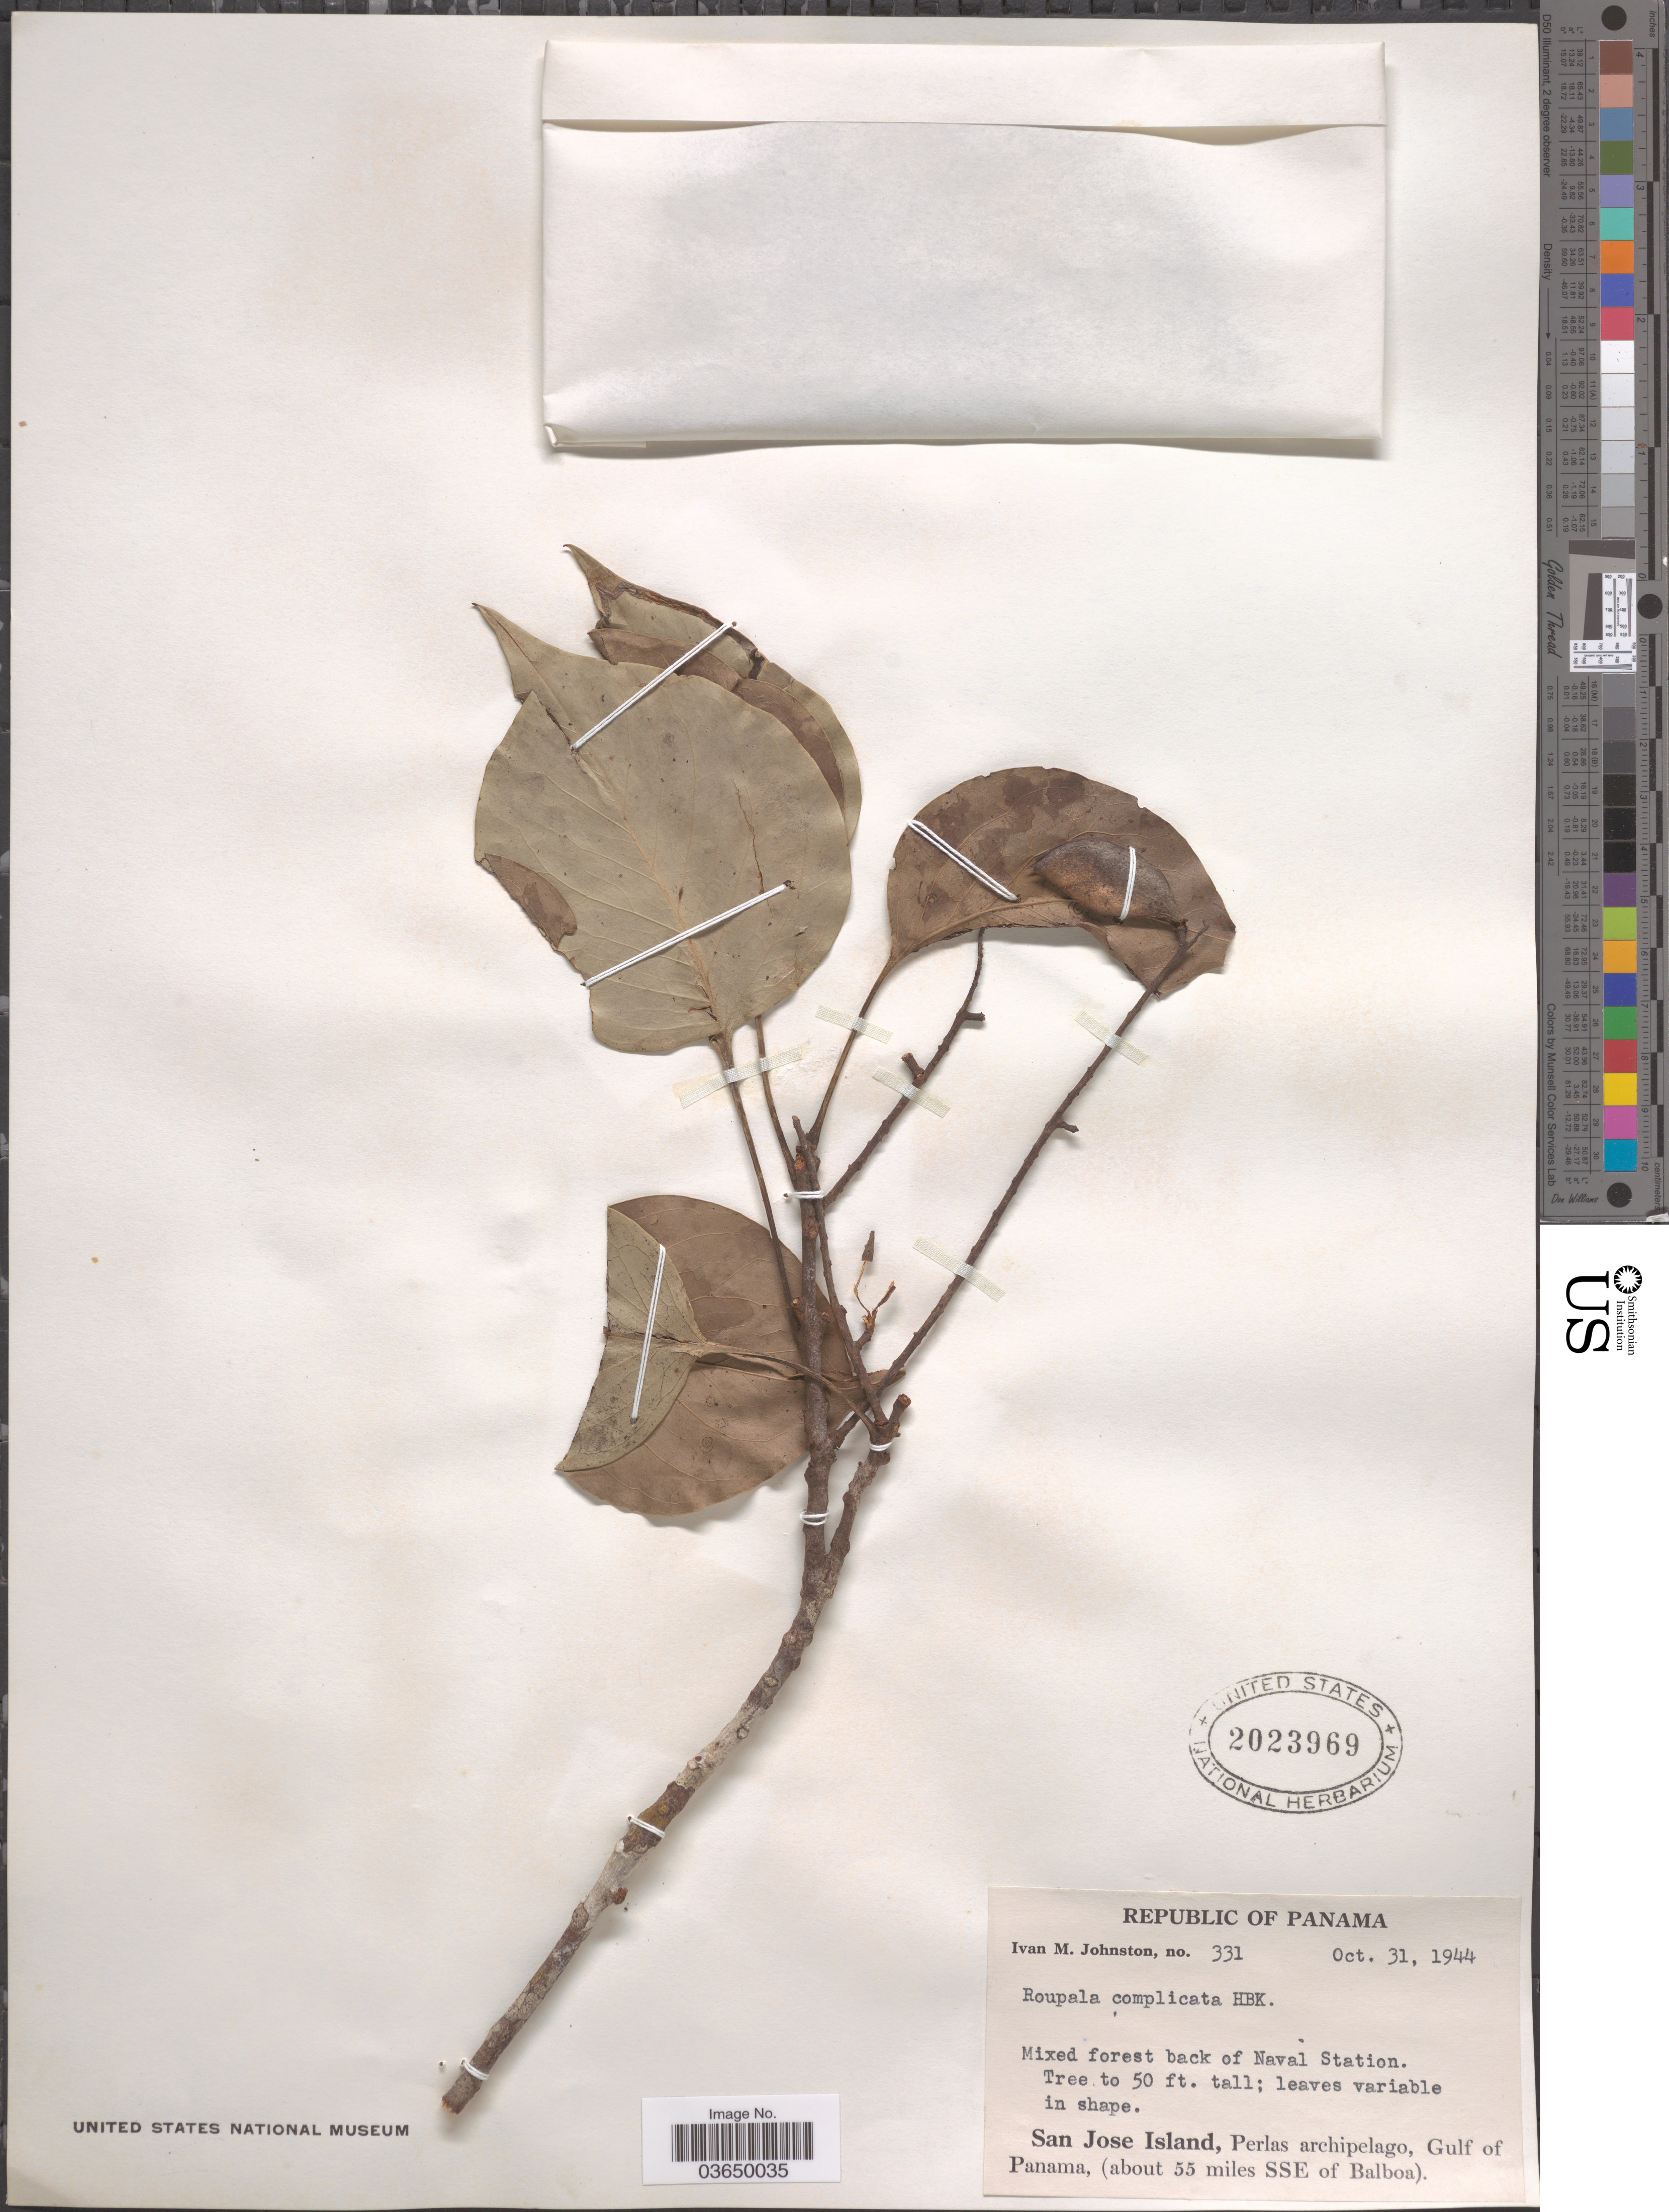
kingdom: Plantae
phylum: Tracheophyta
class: Magnoliopsida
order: Proteales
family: Proteaceae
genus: Roupala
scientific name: Roupala montana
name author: Aubl.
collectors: I.M. Johnston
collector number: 331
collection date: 1944-10-31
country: Panama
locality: Mixed forest back of Naval Station. San Jose Island, Perlas archipelago, Gulf of Panama, (about 55 miles SSE of Balboa).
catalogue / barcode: US 2023969